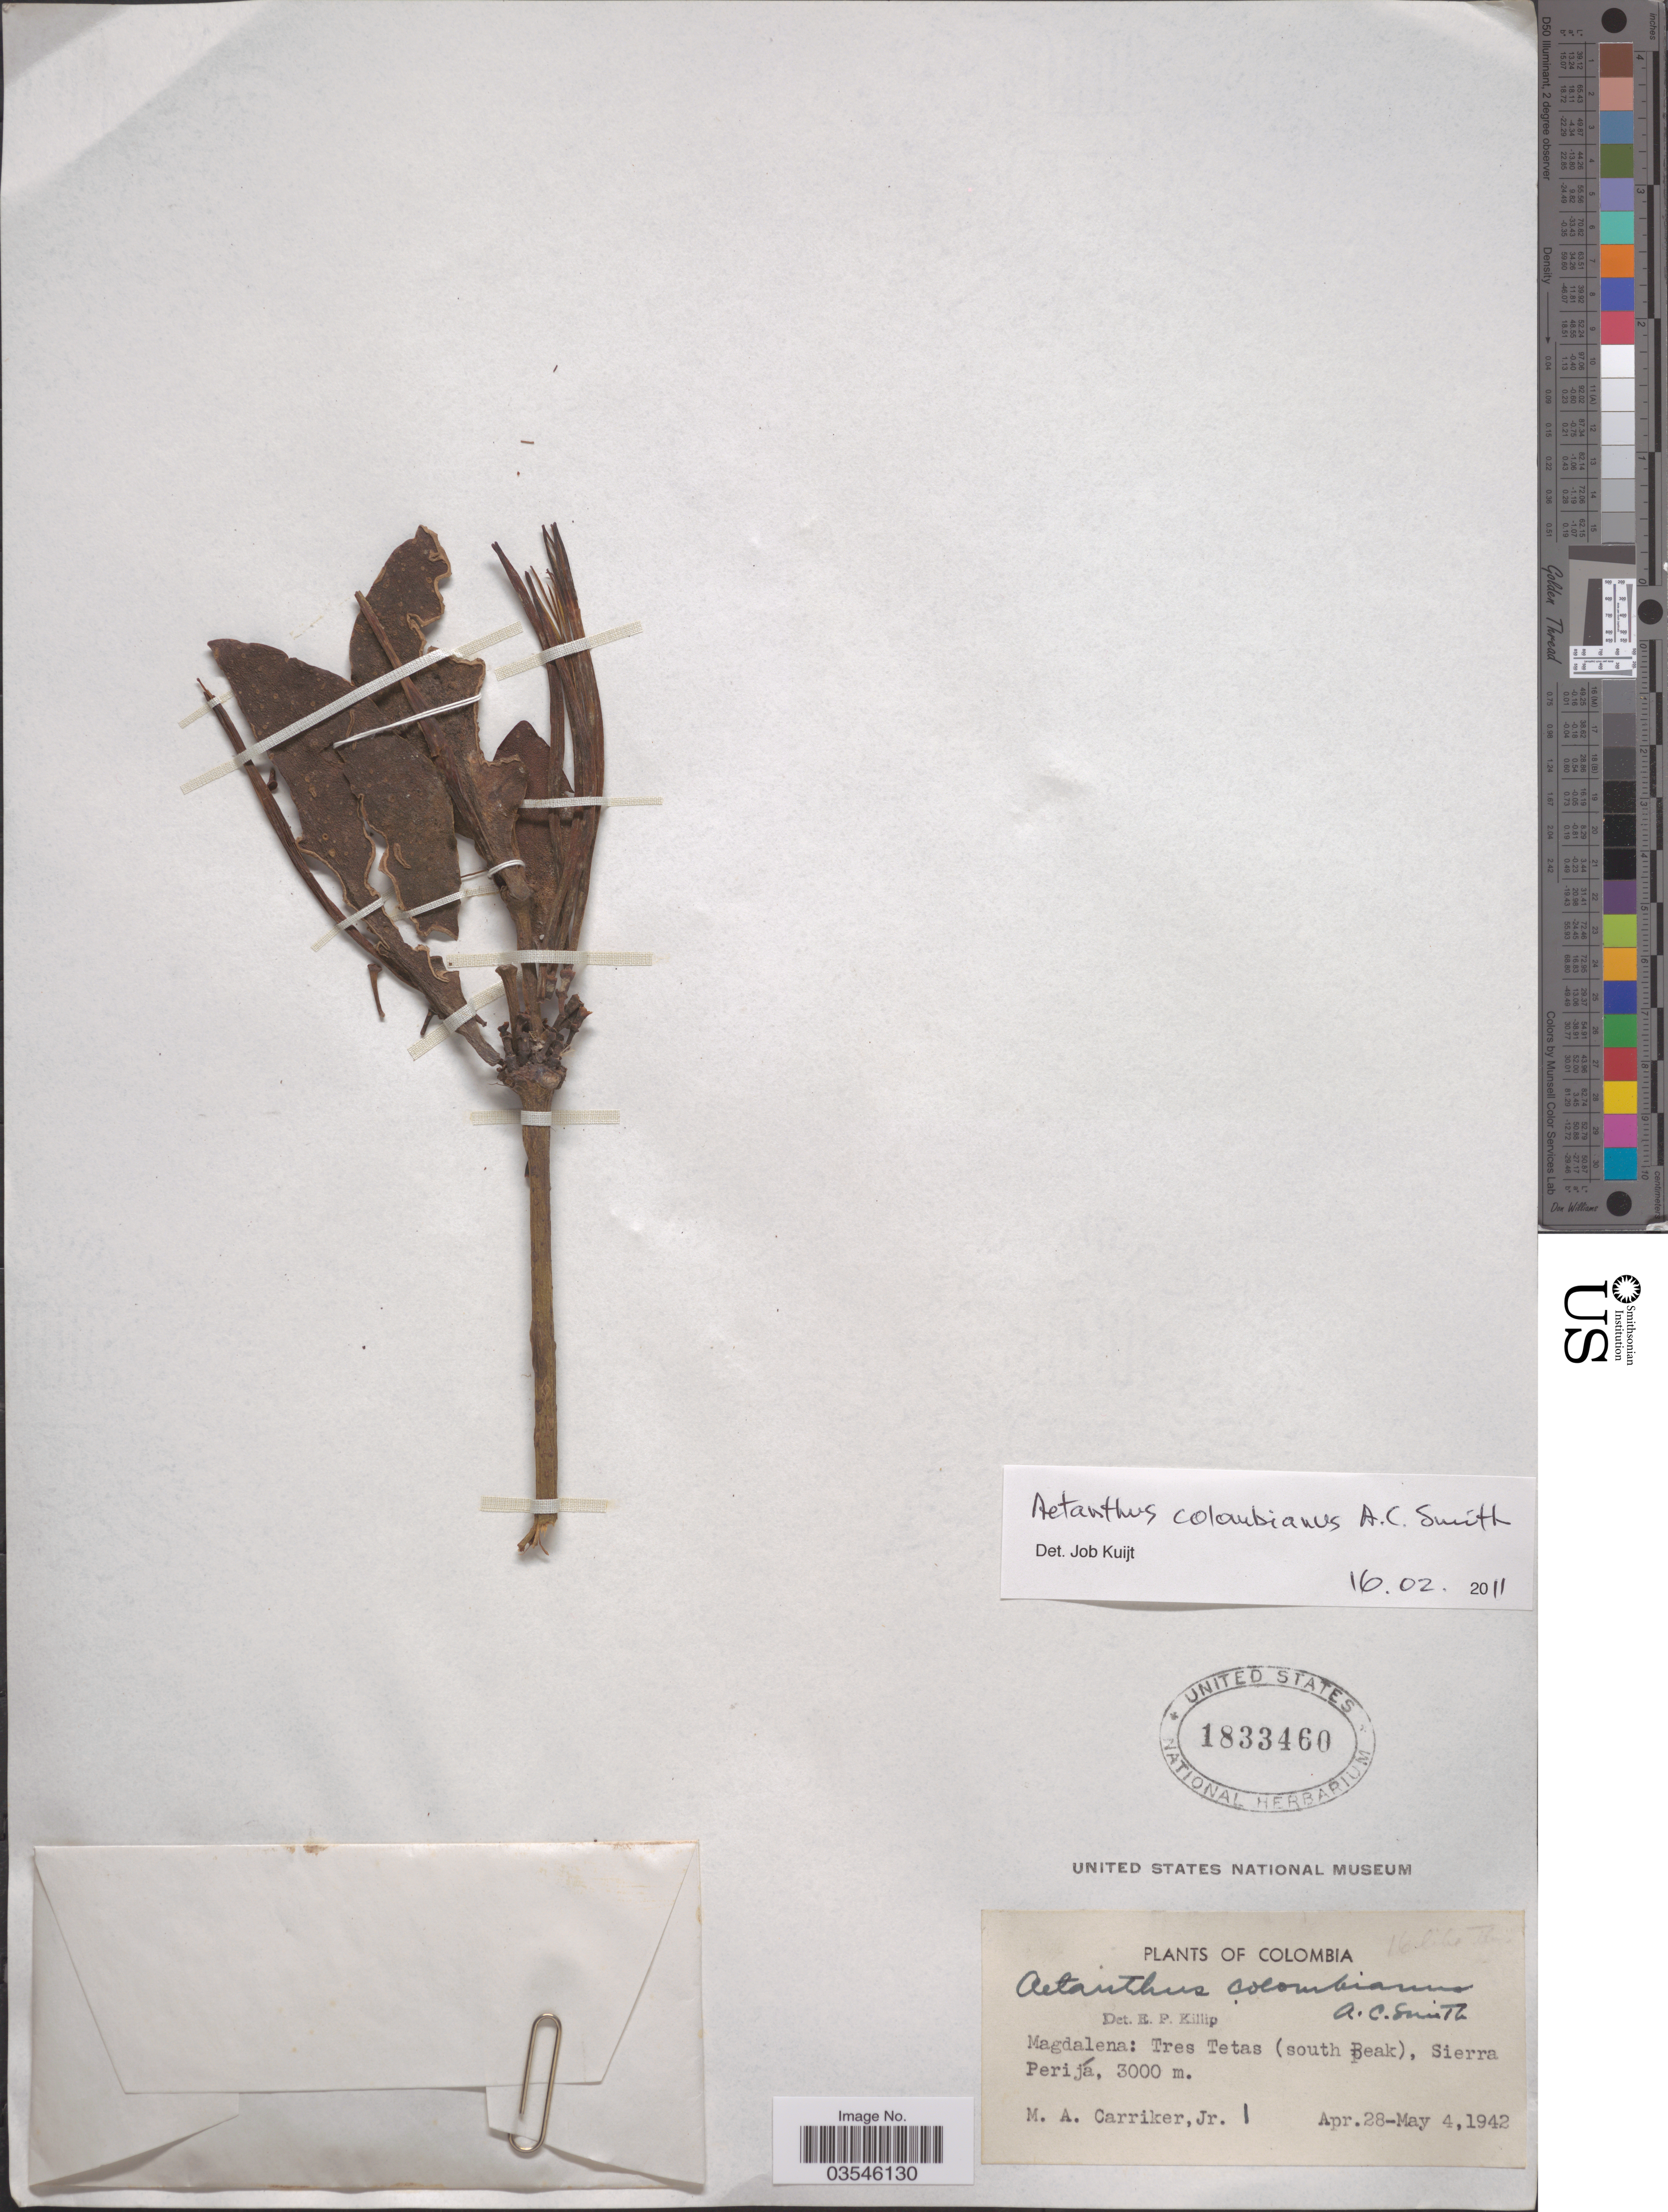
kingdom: Plantae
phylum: Tracheophyta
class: Magnoliopsida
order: Santalales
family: Loranthaceae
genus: Aetanthus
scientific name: Aetanthus colombianus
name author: A.C. Sm.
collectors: M. A. Carriker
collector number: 1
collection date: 1942-04-28/1942-05-04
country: Colombia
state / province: Magdalena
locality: Tres Tetas (south peak), Sierra Perijá.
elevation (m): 3000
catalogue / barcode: US 1833460